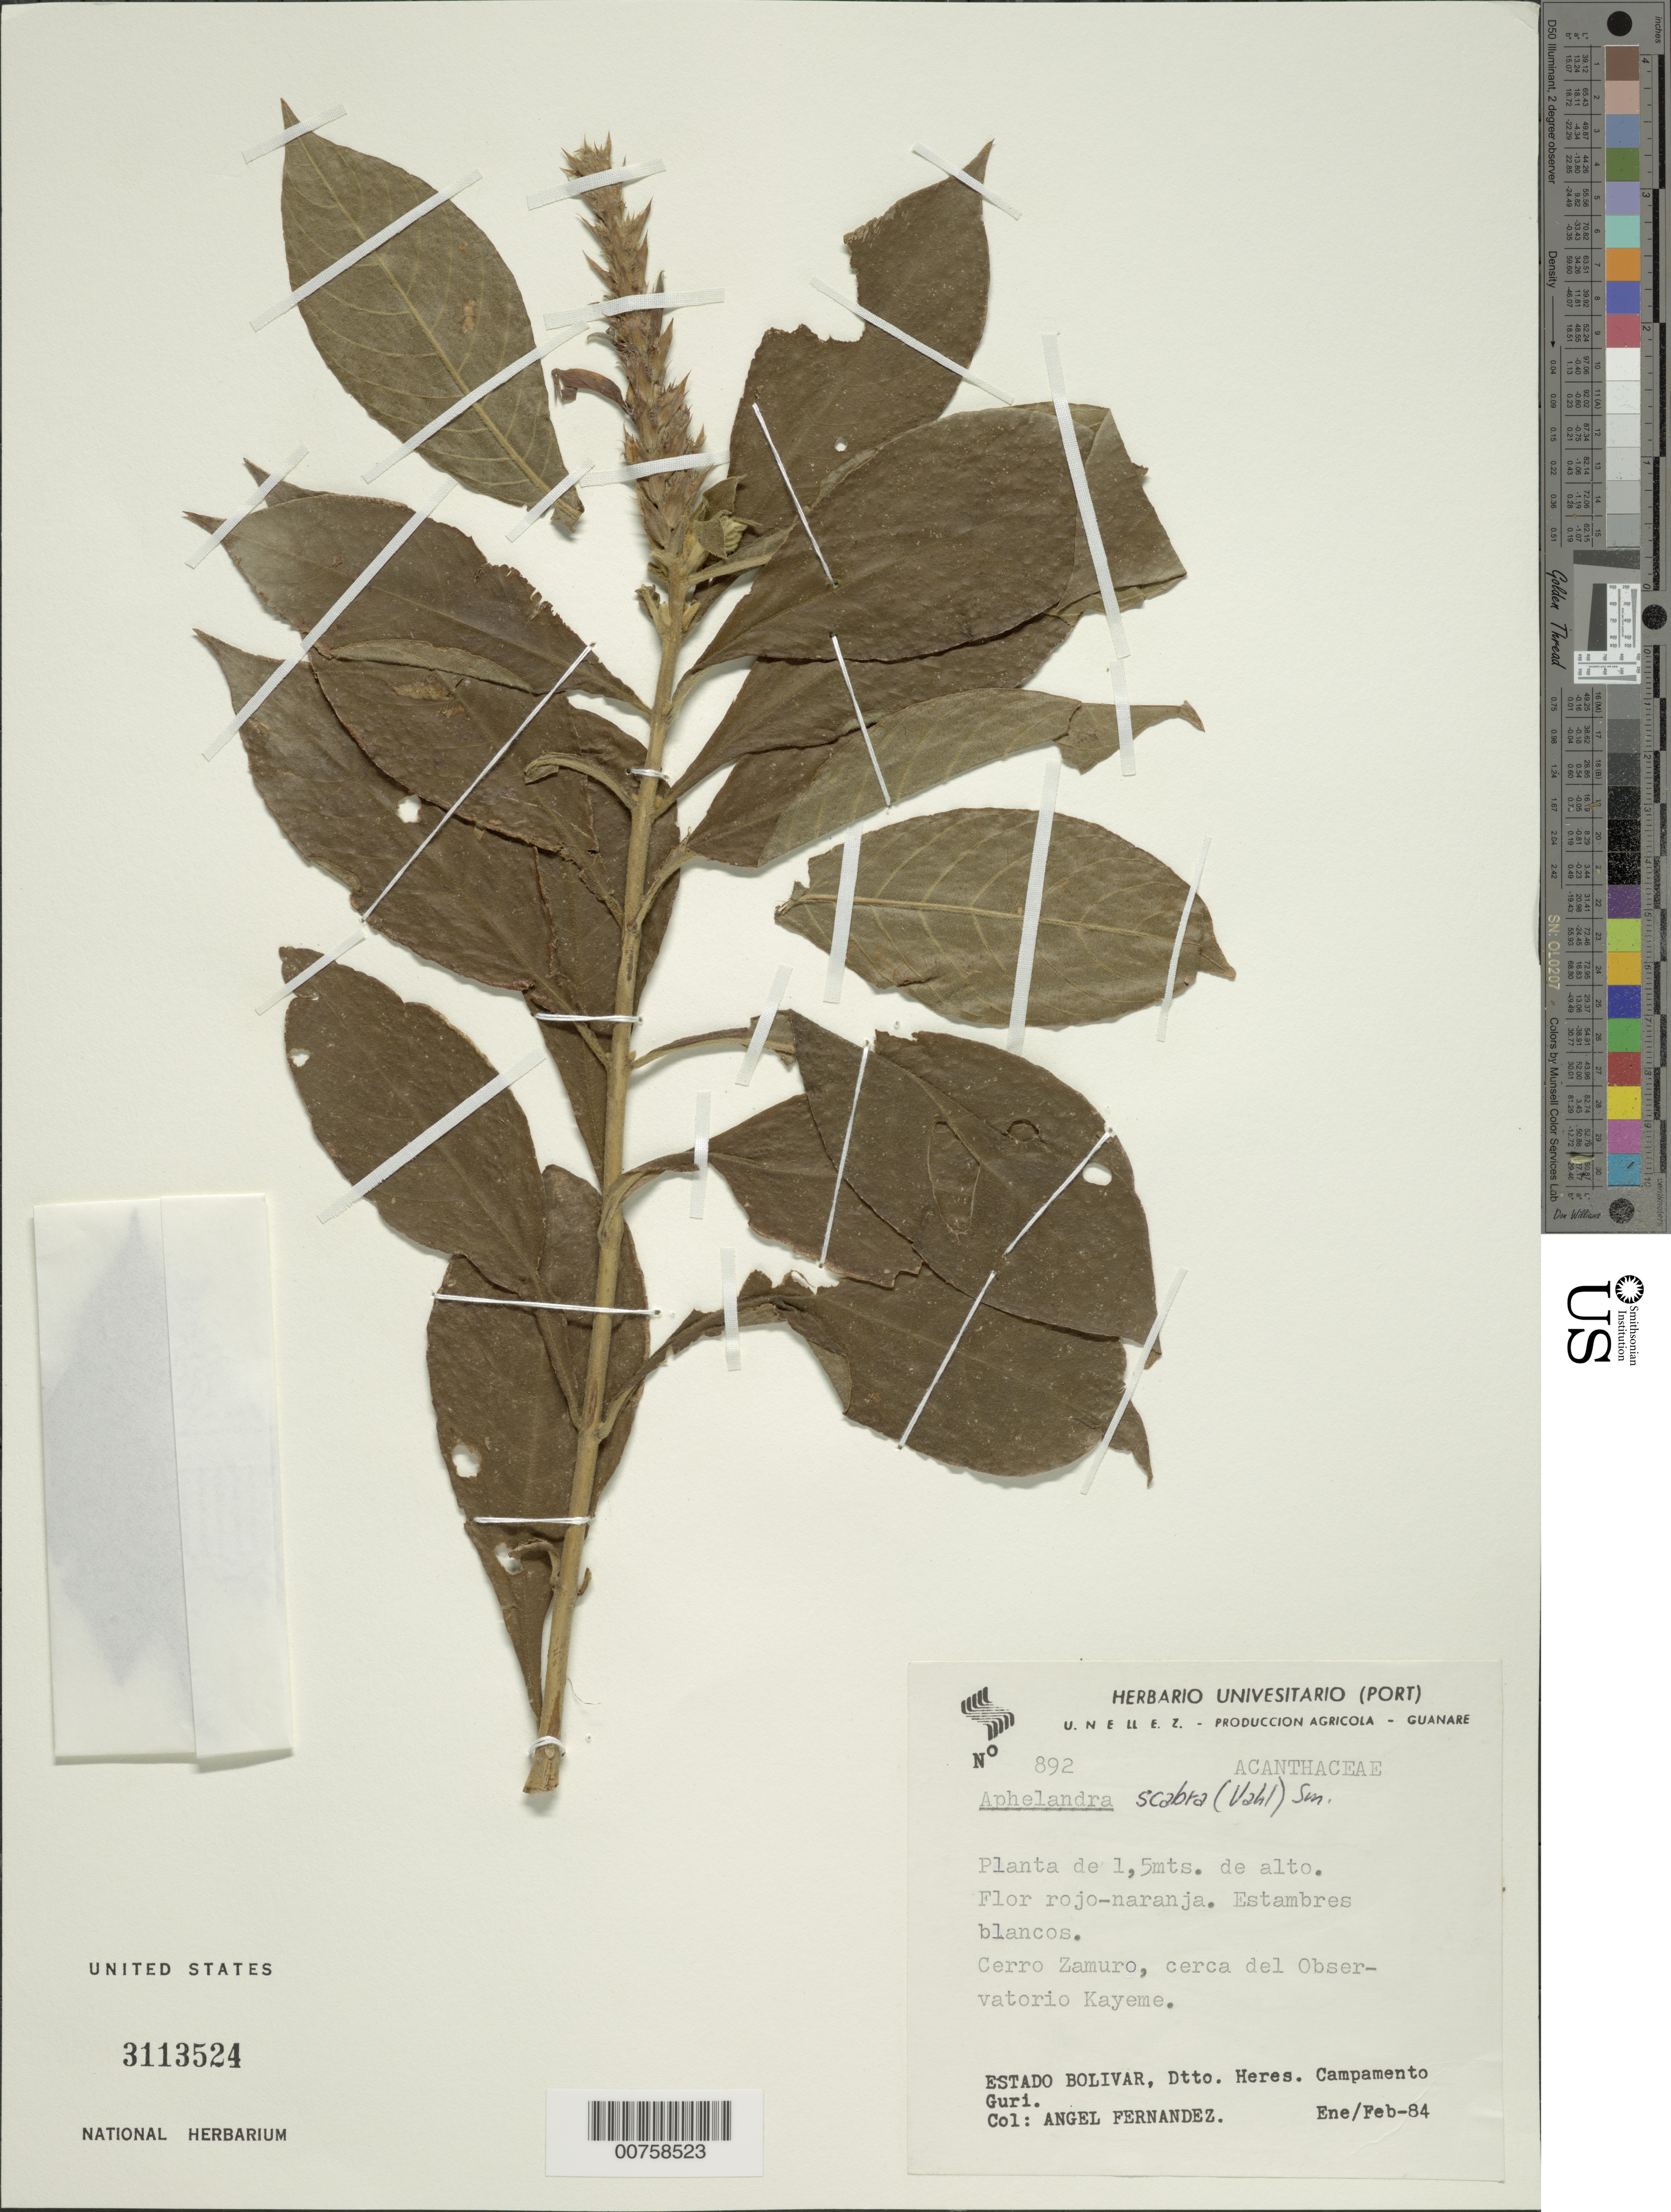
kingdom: Plantae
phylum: Tracheophyta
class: Magnoliopsida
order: Lamiales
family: Acanthaceae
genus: Aphelandra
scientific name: Aphelandra scabra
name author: (Vahl) Sm.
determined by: Wasshausen, Dieter C., (BOT), Smithsonian Institution - National Museum of Natural History (UNITED STATES)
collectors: A. Fernández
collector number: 892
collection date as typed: Jan-84 to Feb-84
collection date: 1984-01/1984-02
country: Venezuela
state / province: Bolívar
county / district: Heres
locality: Campamento Guri, Cerro Zamuro, cerca del Observatorío Kayeme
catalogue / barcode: US 3113524